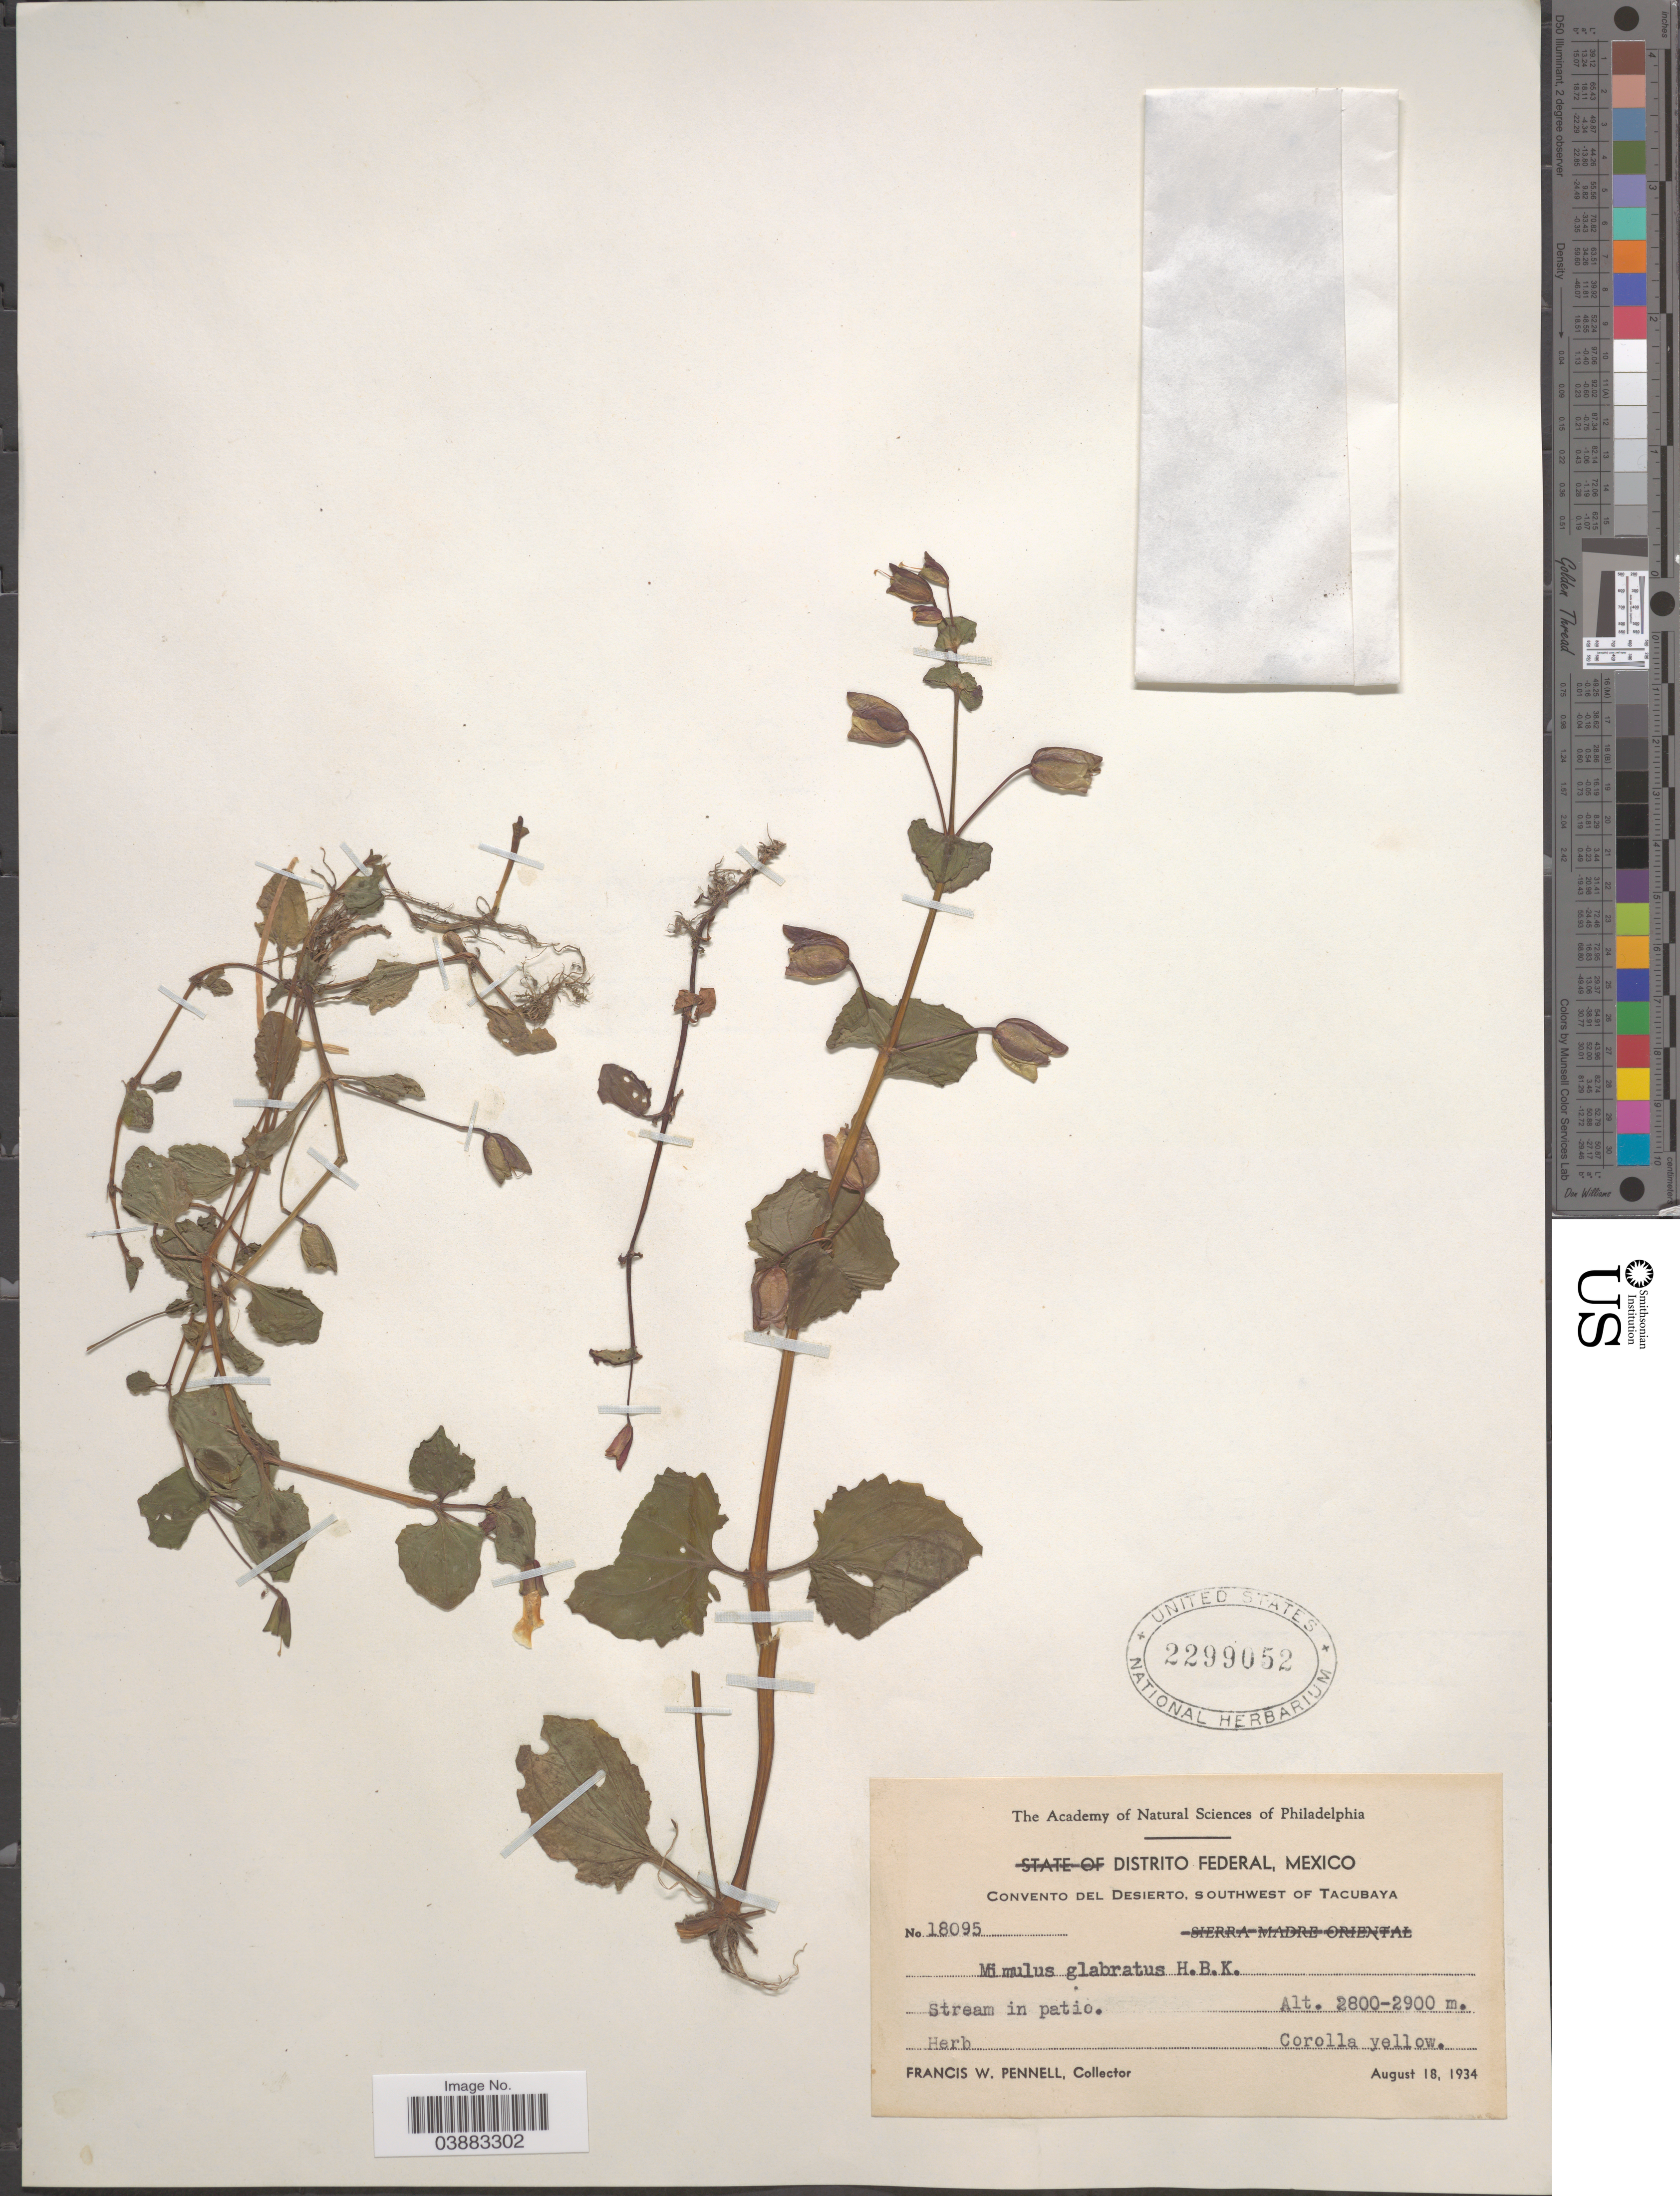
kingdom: Plantae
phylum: Tracheophyta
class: Magnoliopsida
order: Lamiales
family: Phrymaceae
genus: Mimulus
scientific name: Mimulus glabratus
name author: Kunth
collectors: F. W. Pennell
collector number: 18095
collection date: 1934-08-18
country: Mexico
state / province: Distrito Federal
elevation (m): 2800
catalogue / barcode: US 2299052